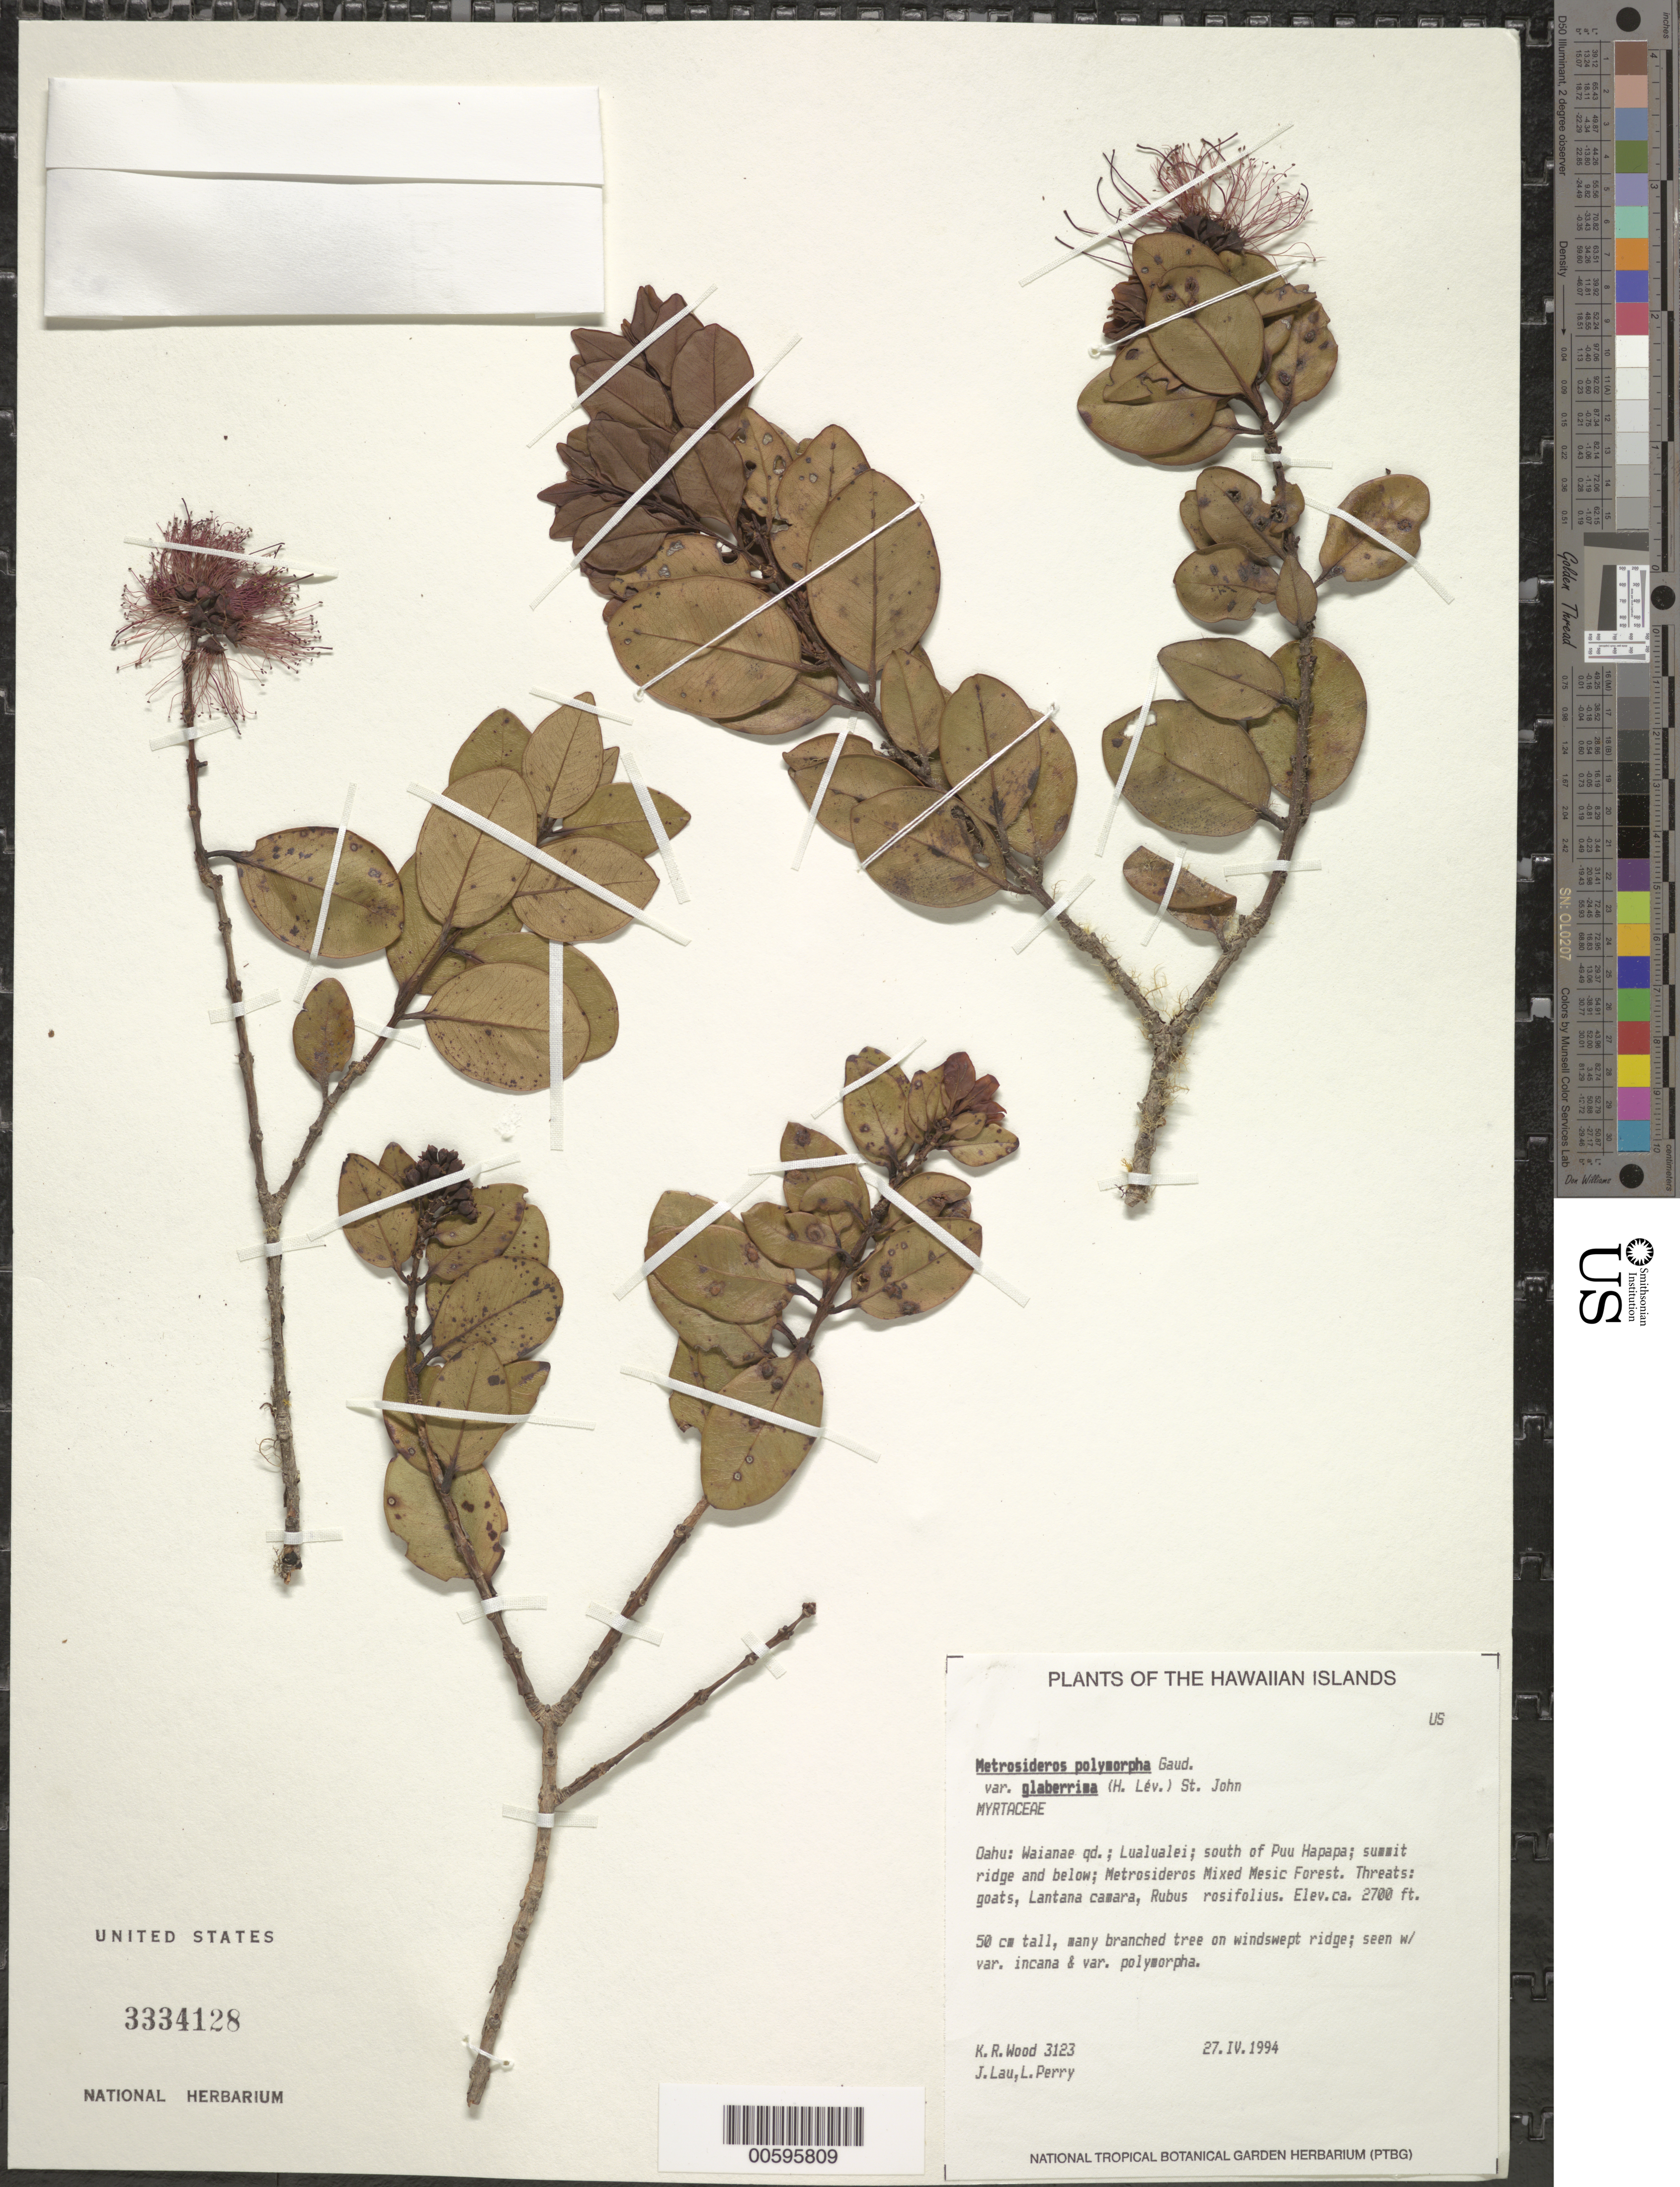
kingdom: Plantae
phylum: Tracheophyta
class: Magnoliopsida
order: Myrtales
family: Myrtaceae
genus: Metrosideros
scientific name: Metrosideros polymorpha var. glaberrima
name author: (H. Lév.) H. St. John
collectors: K. R. Wood, J. Lau & L. Perry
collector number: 3123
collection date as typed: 27 Apr 1994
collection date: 1994-04-27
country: United States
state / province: Hawaii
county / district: Honolulu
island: Oahu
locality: Waianae qd.; Lualualei; S of Puu Hapapa; summit ridge and below.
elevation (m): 823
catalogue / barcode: US 334128